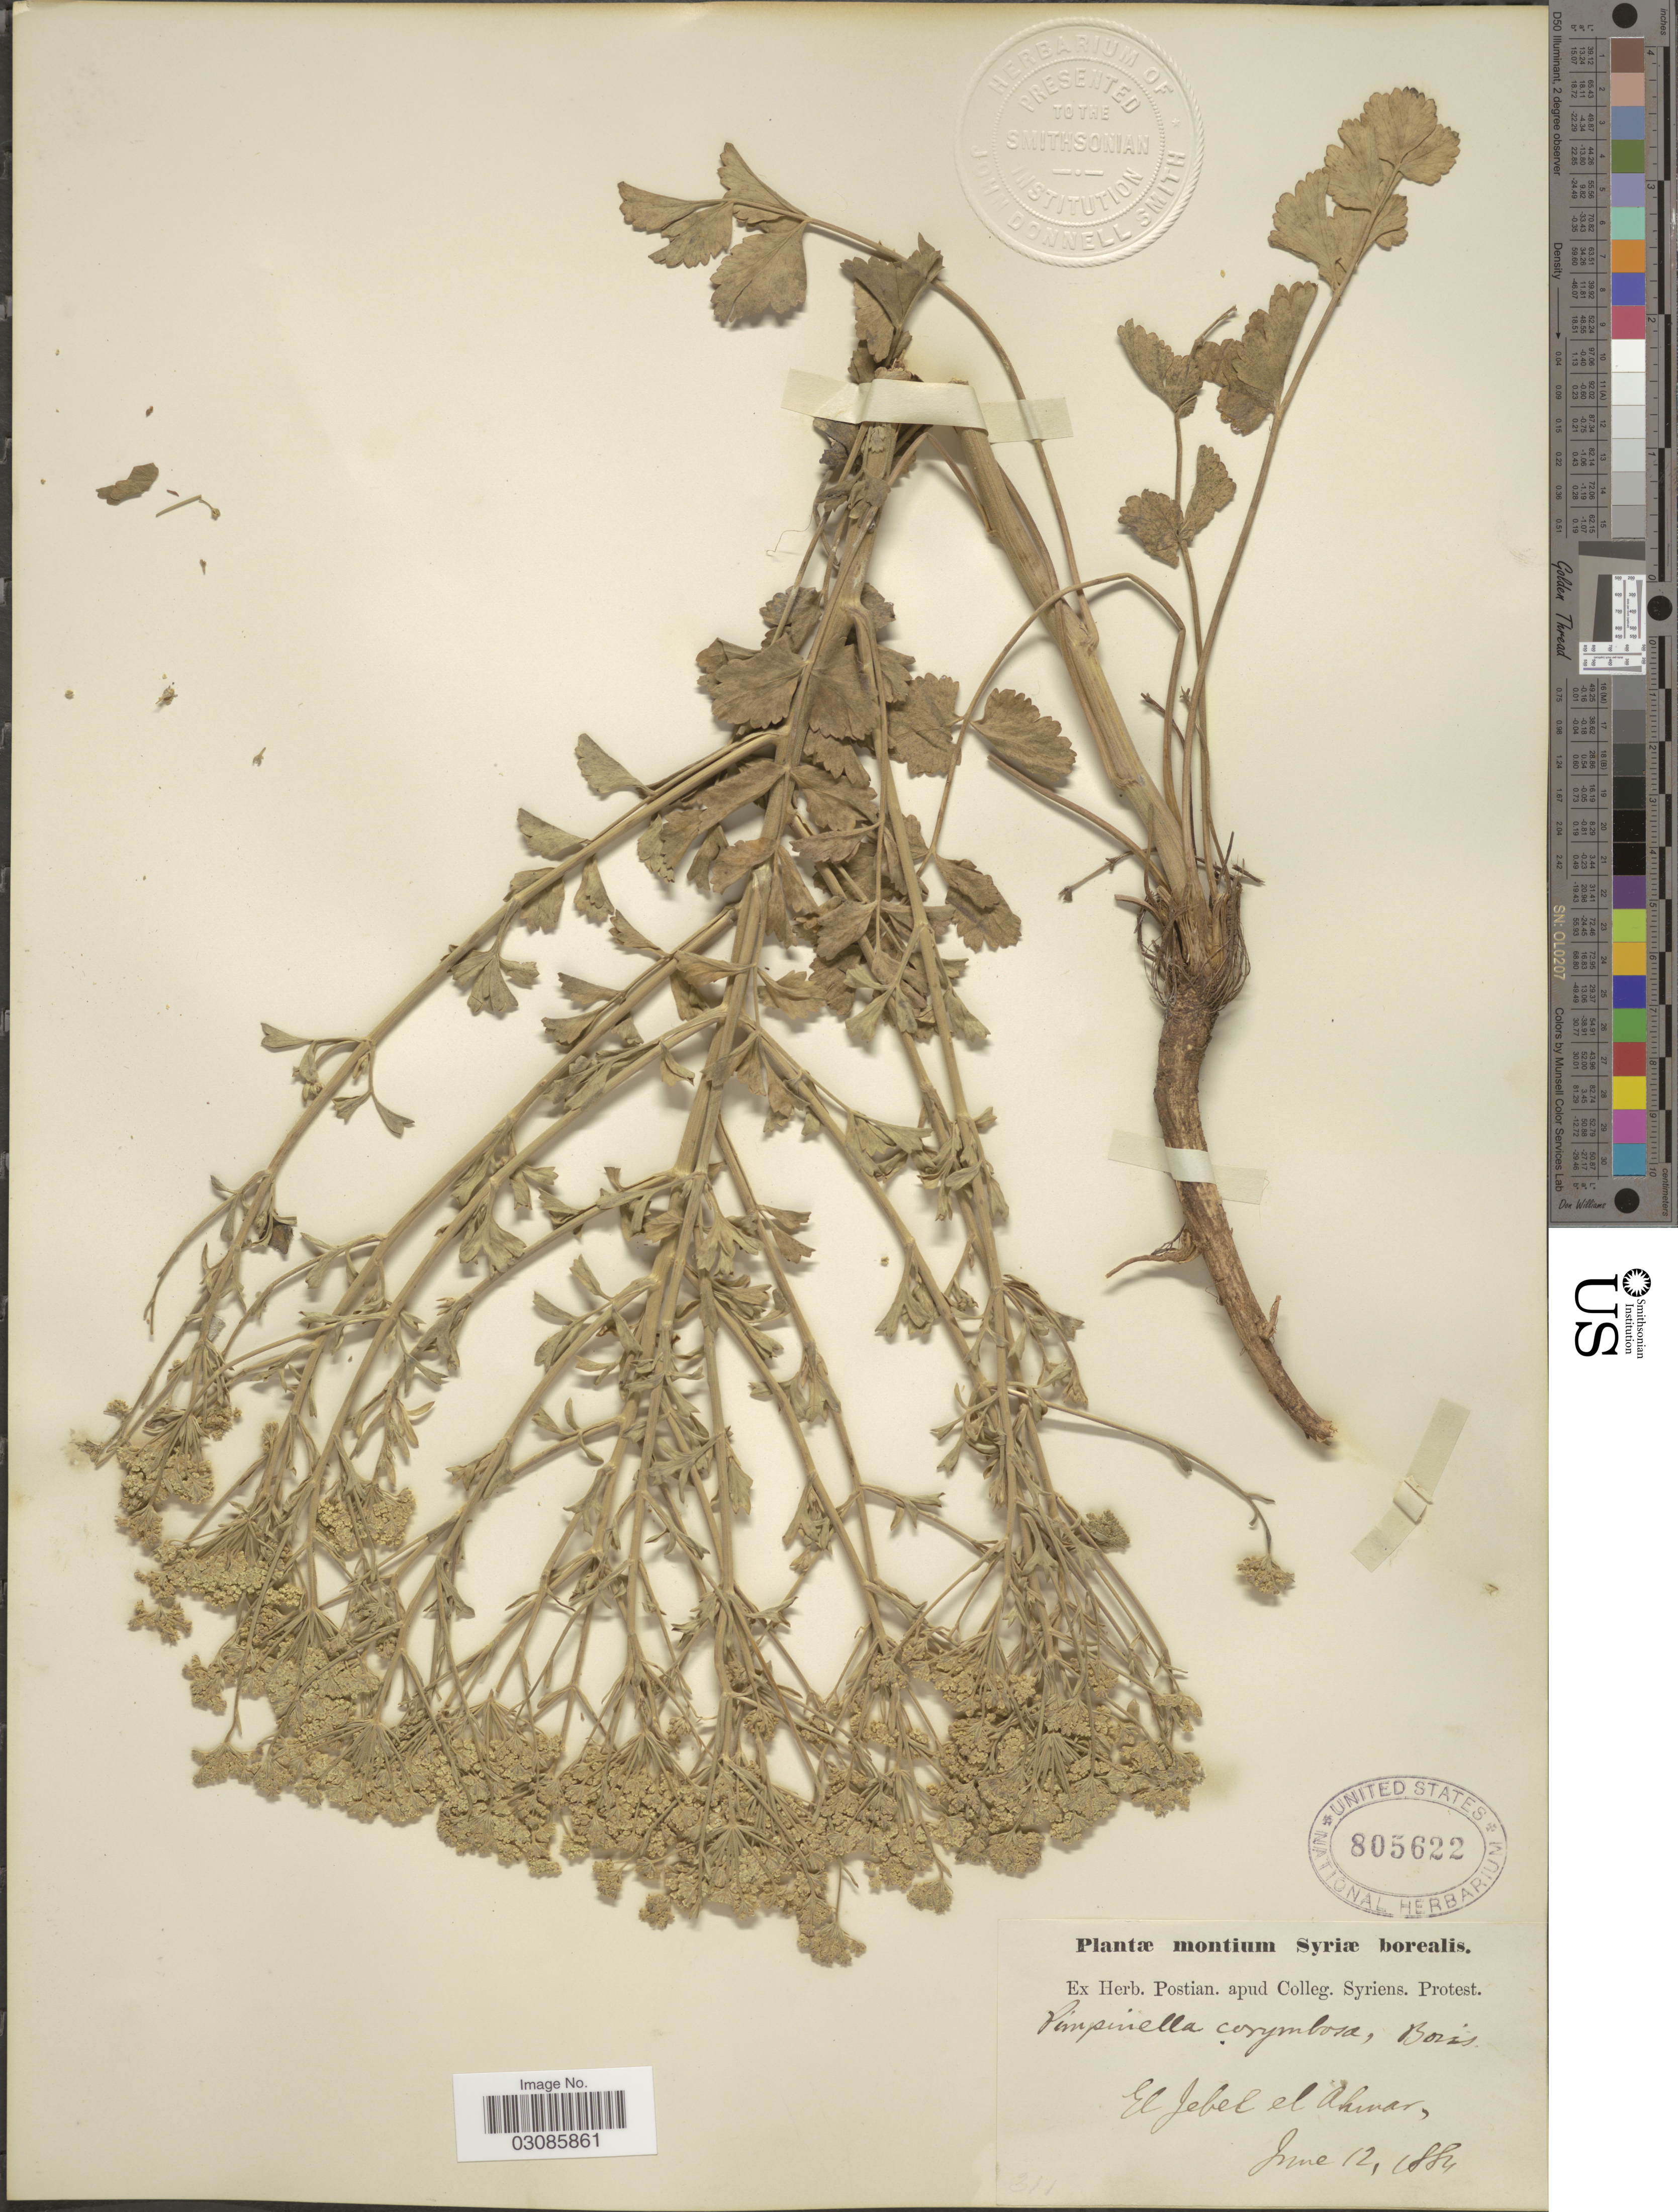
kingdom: Plantae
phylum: Tracheophyta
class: Magnoliopsida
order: Apiales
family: Apiaceae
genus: Pimpinella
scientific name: Pimpinella corymbosa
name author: Boiss.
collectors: ex herb. Postian. apud Colleg. Syriens. Protest. USE "Fannie P. A. Shepard" (10308853) AS PRIMARY COLLECTOR INSTEAD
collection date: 1884-06-12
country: Syria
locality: Montium Syriæ borealis. El Jebel el Ahmar.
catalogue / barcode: US 805622